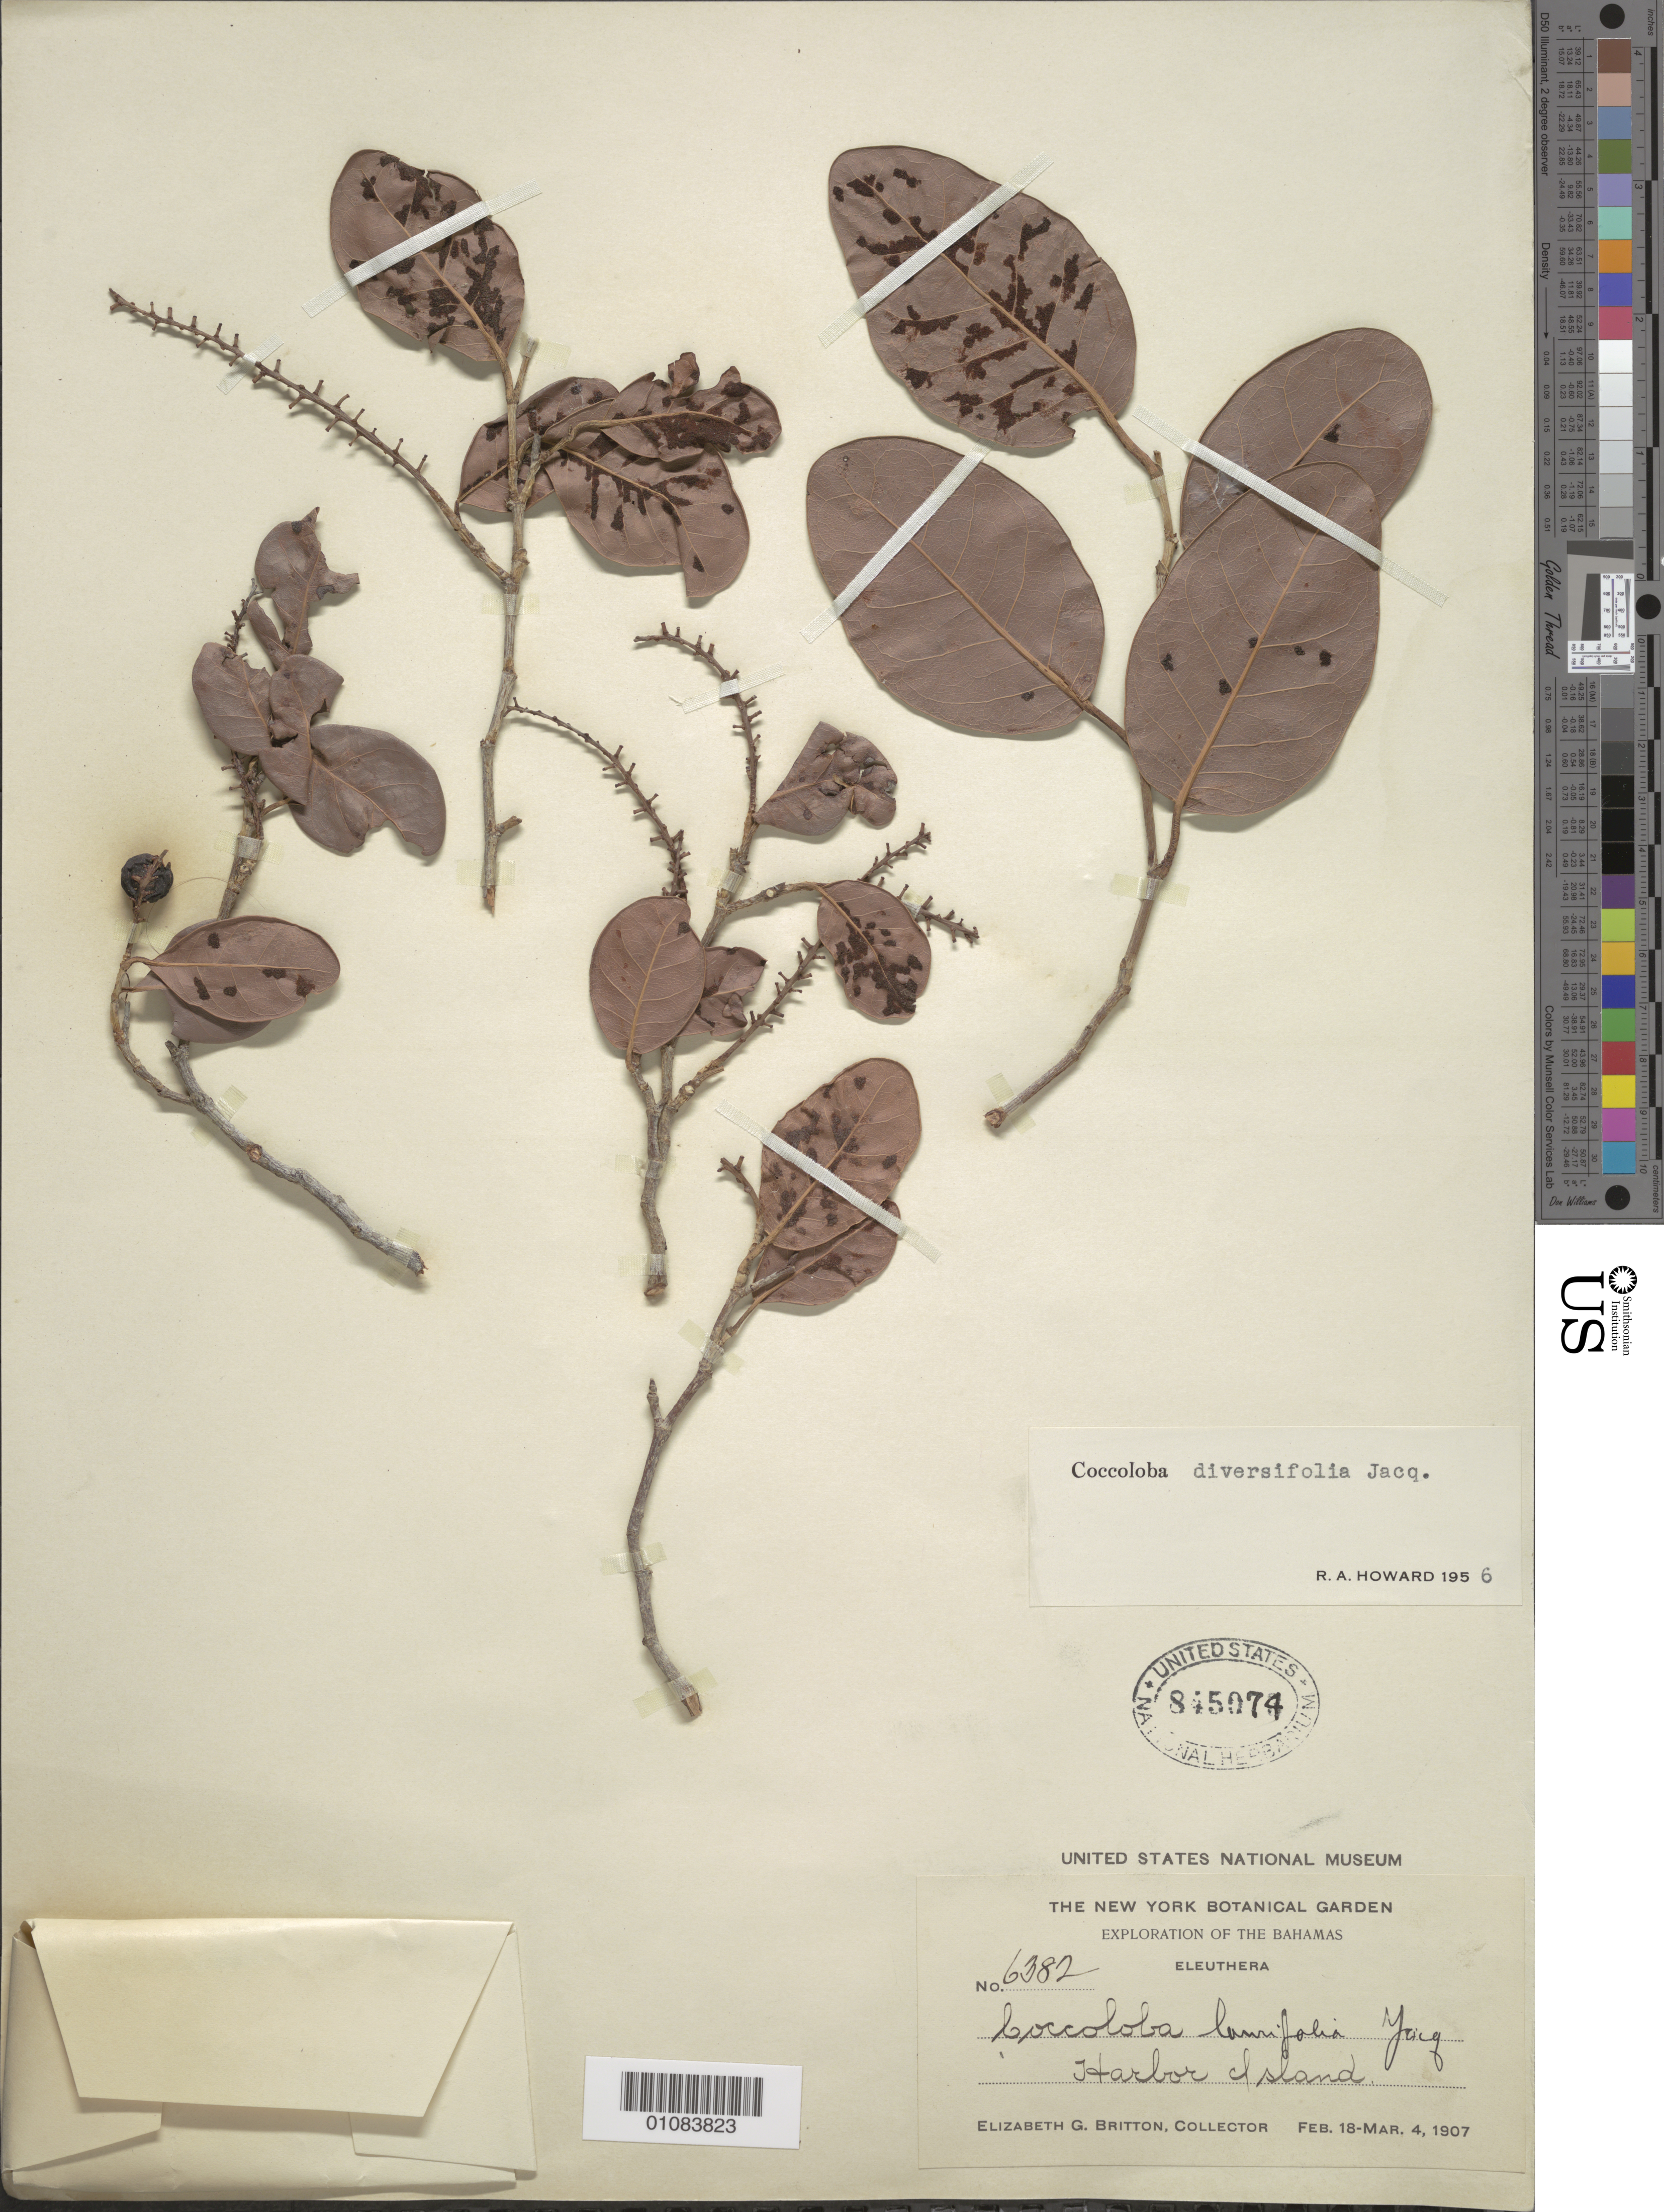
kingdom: Plantae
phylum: Tracheophyta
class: Magnoliopsida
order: Caryophyllales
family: Polygonaceae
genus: Coccoloba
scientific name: Coccoloba diversifolia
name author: Jacq.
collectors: E. G. Britton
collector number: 6382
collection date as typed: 18 Feb 1907 to 04 Mar 1907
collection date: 1907-02-18/1907-03-04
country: Bahamas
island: Eleuthera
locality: Eleuthera, Harbor Island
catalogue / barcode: US 845074